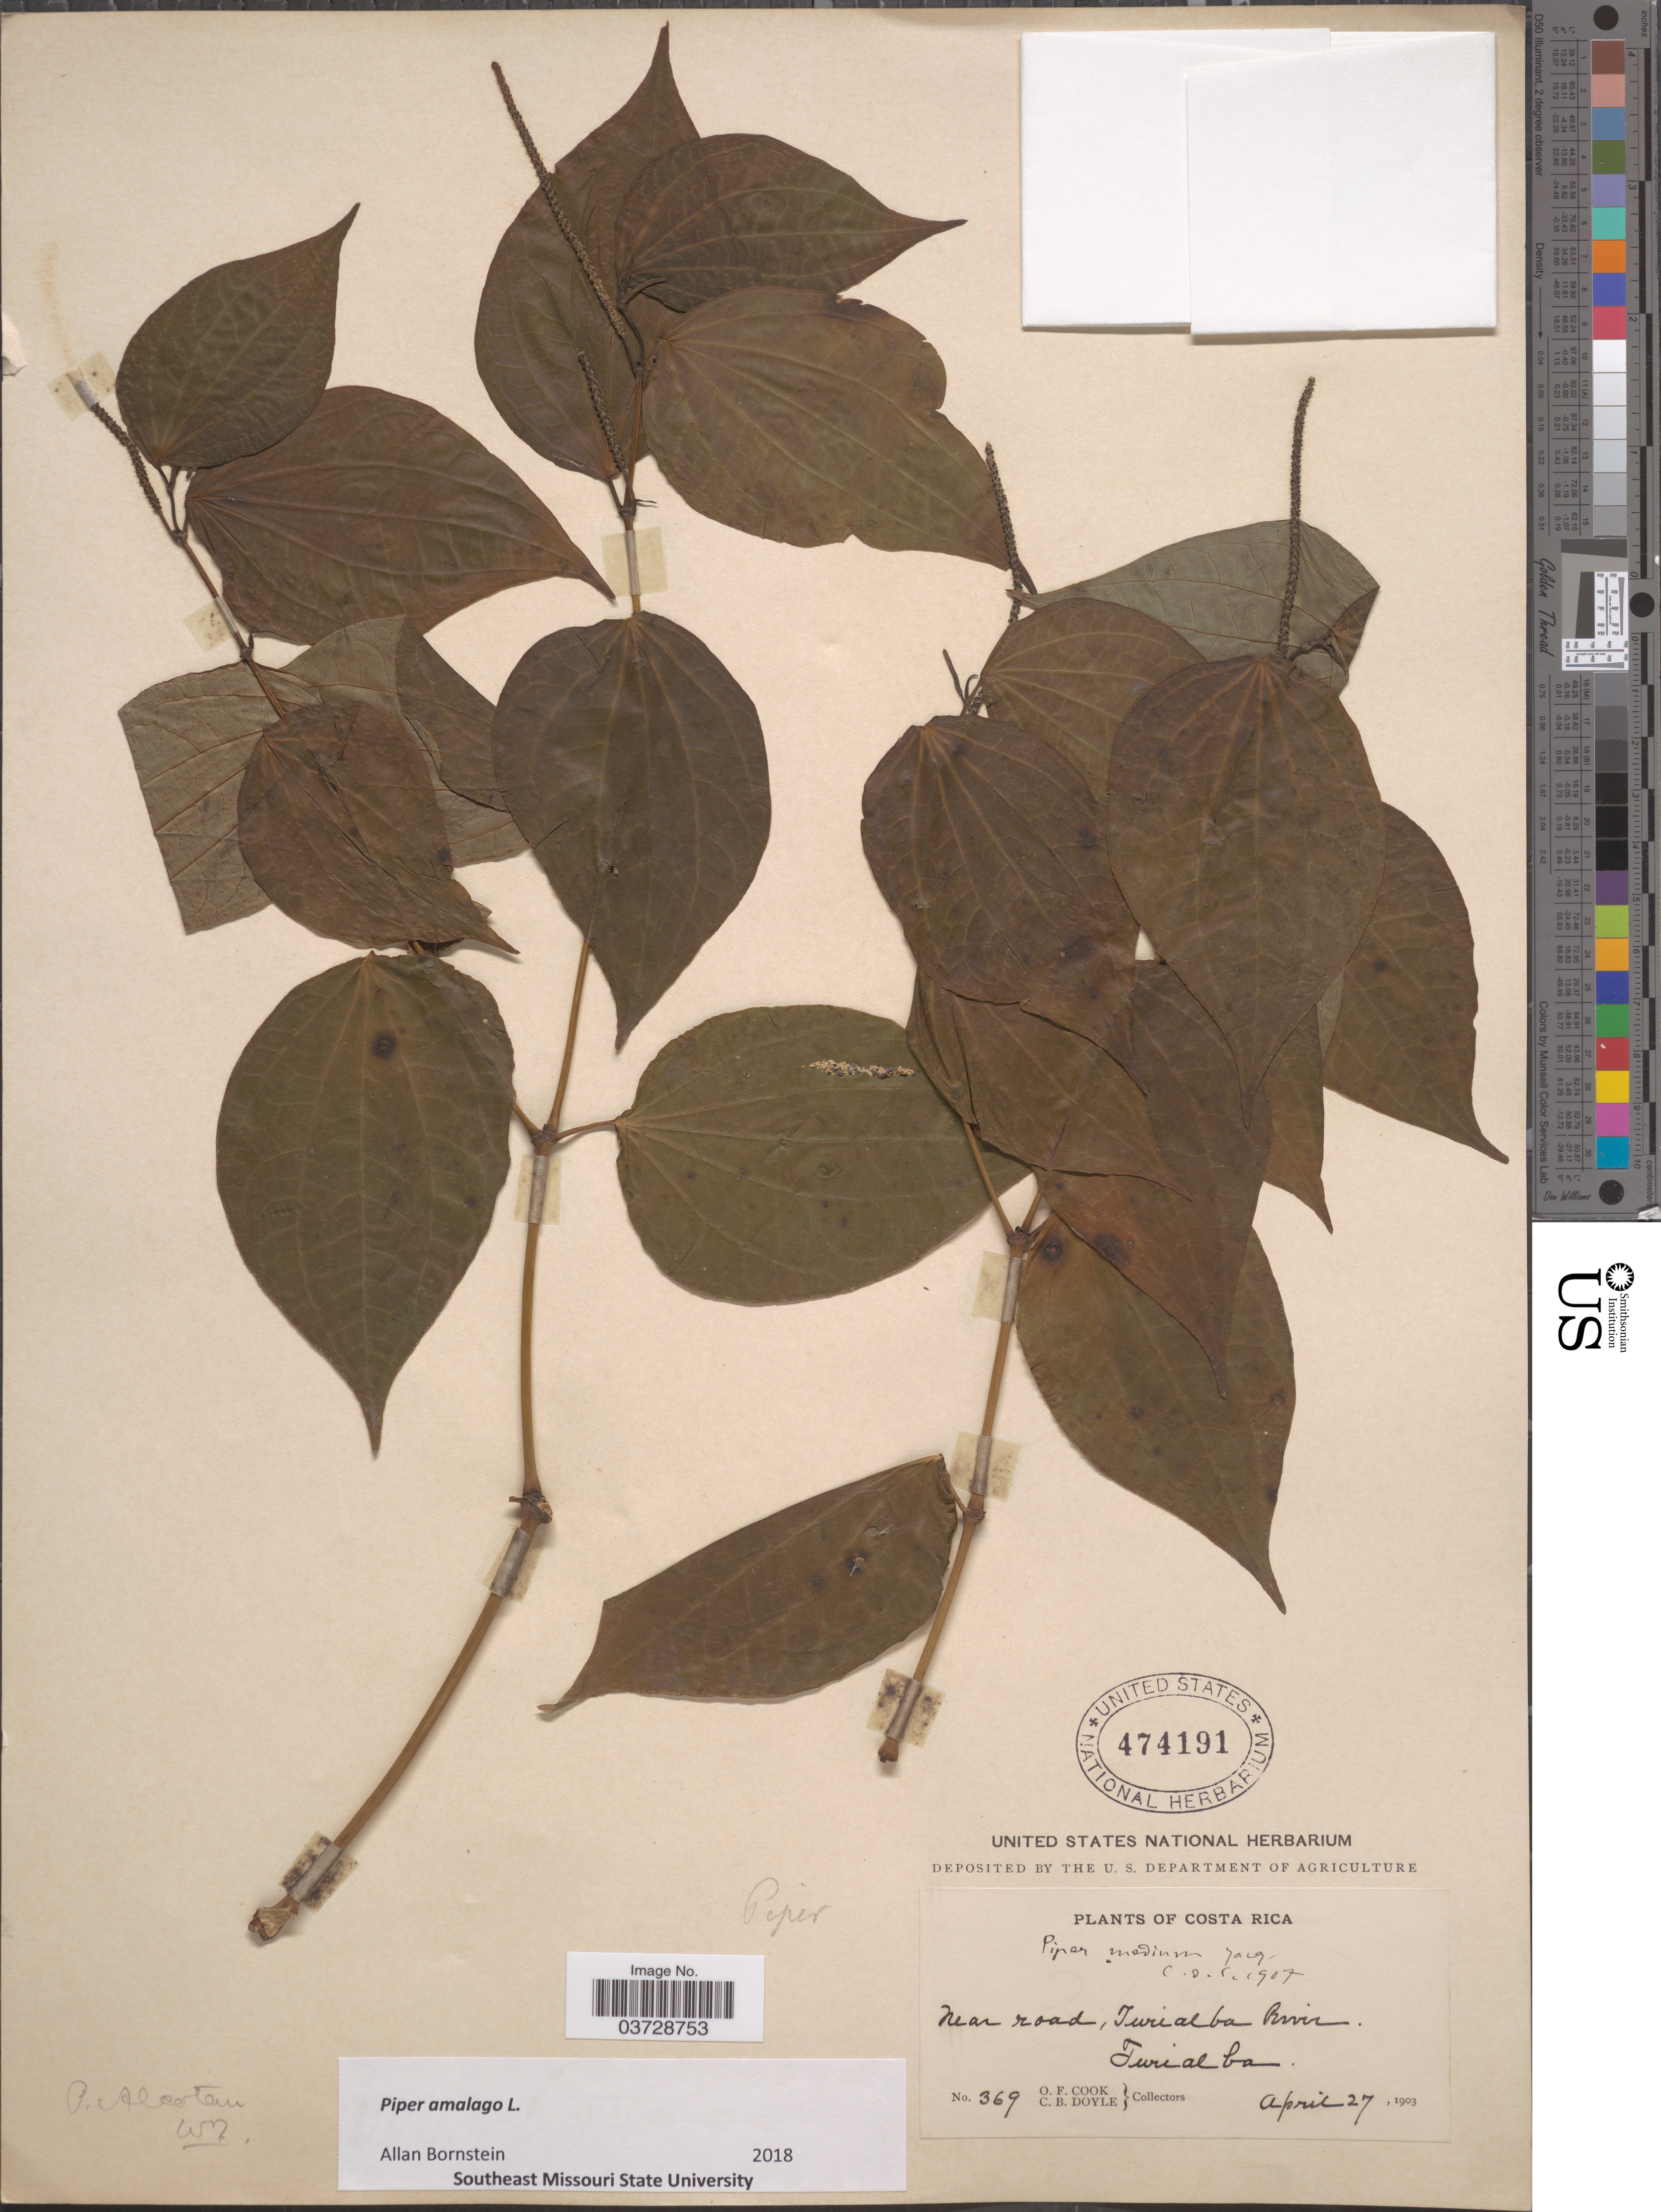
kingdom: Plantae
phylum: Tracheophyta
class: Magnoliopsida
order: Piperales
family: Piperaceae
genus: Piper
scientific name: Piper amalago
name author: L.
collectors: O. F. Cook & C. Doyle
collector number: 369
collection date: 1903-04-27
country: Costa Rica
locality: Near road, Turialba River. Turialba.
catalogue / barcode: US 474191